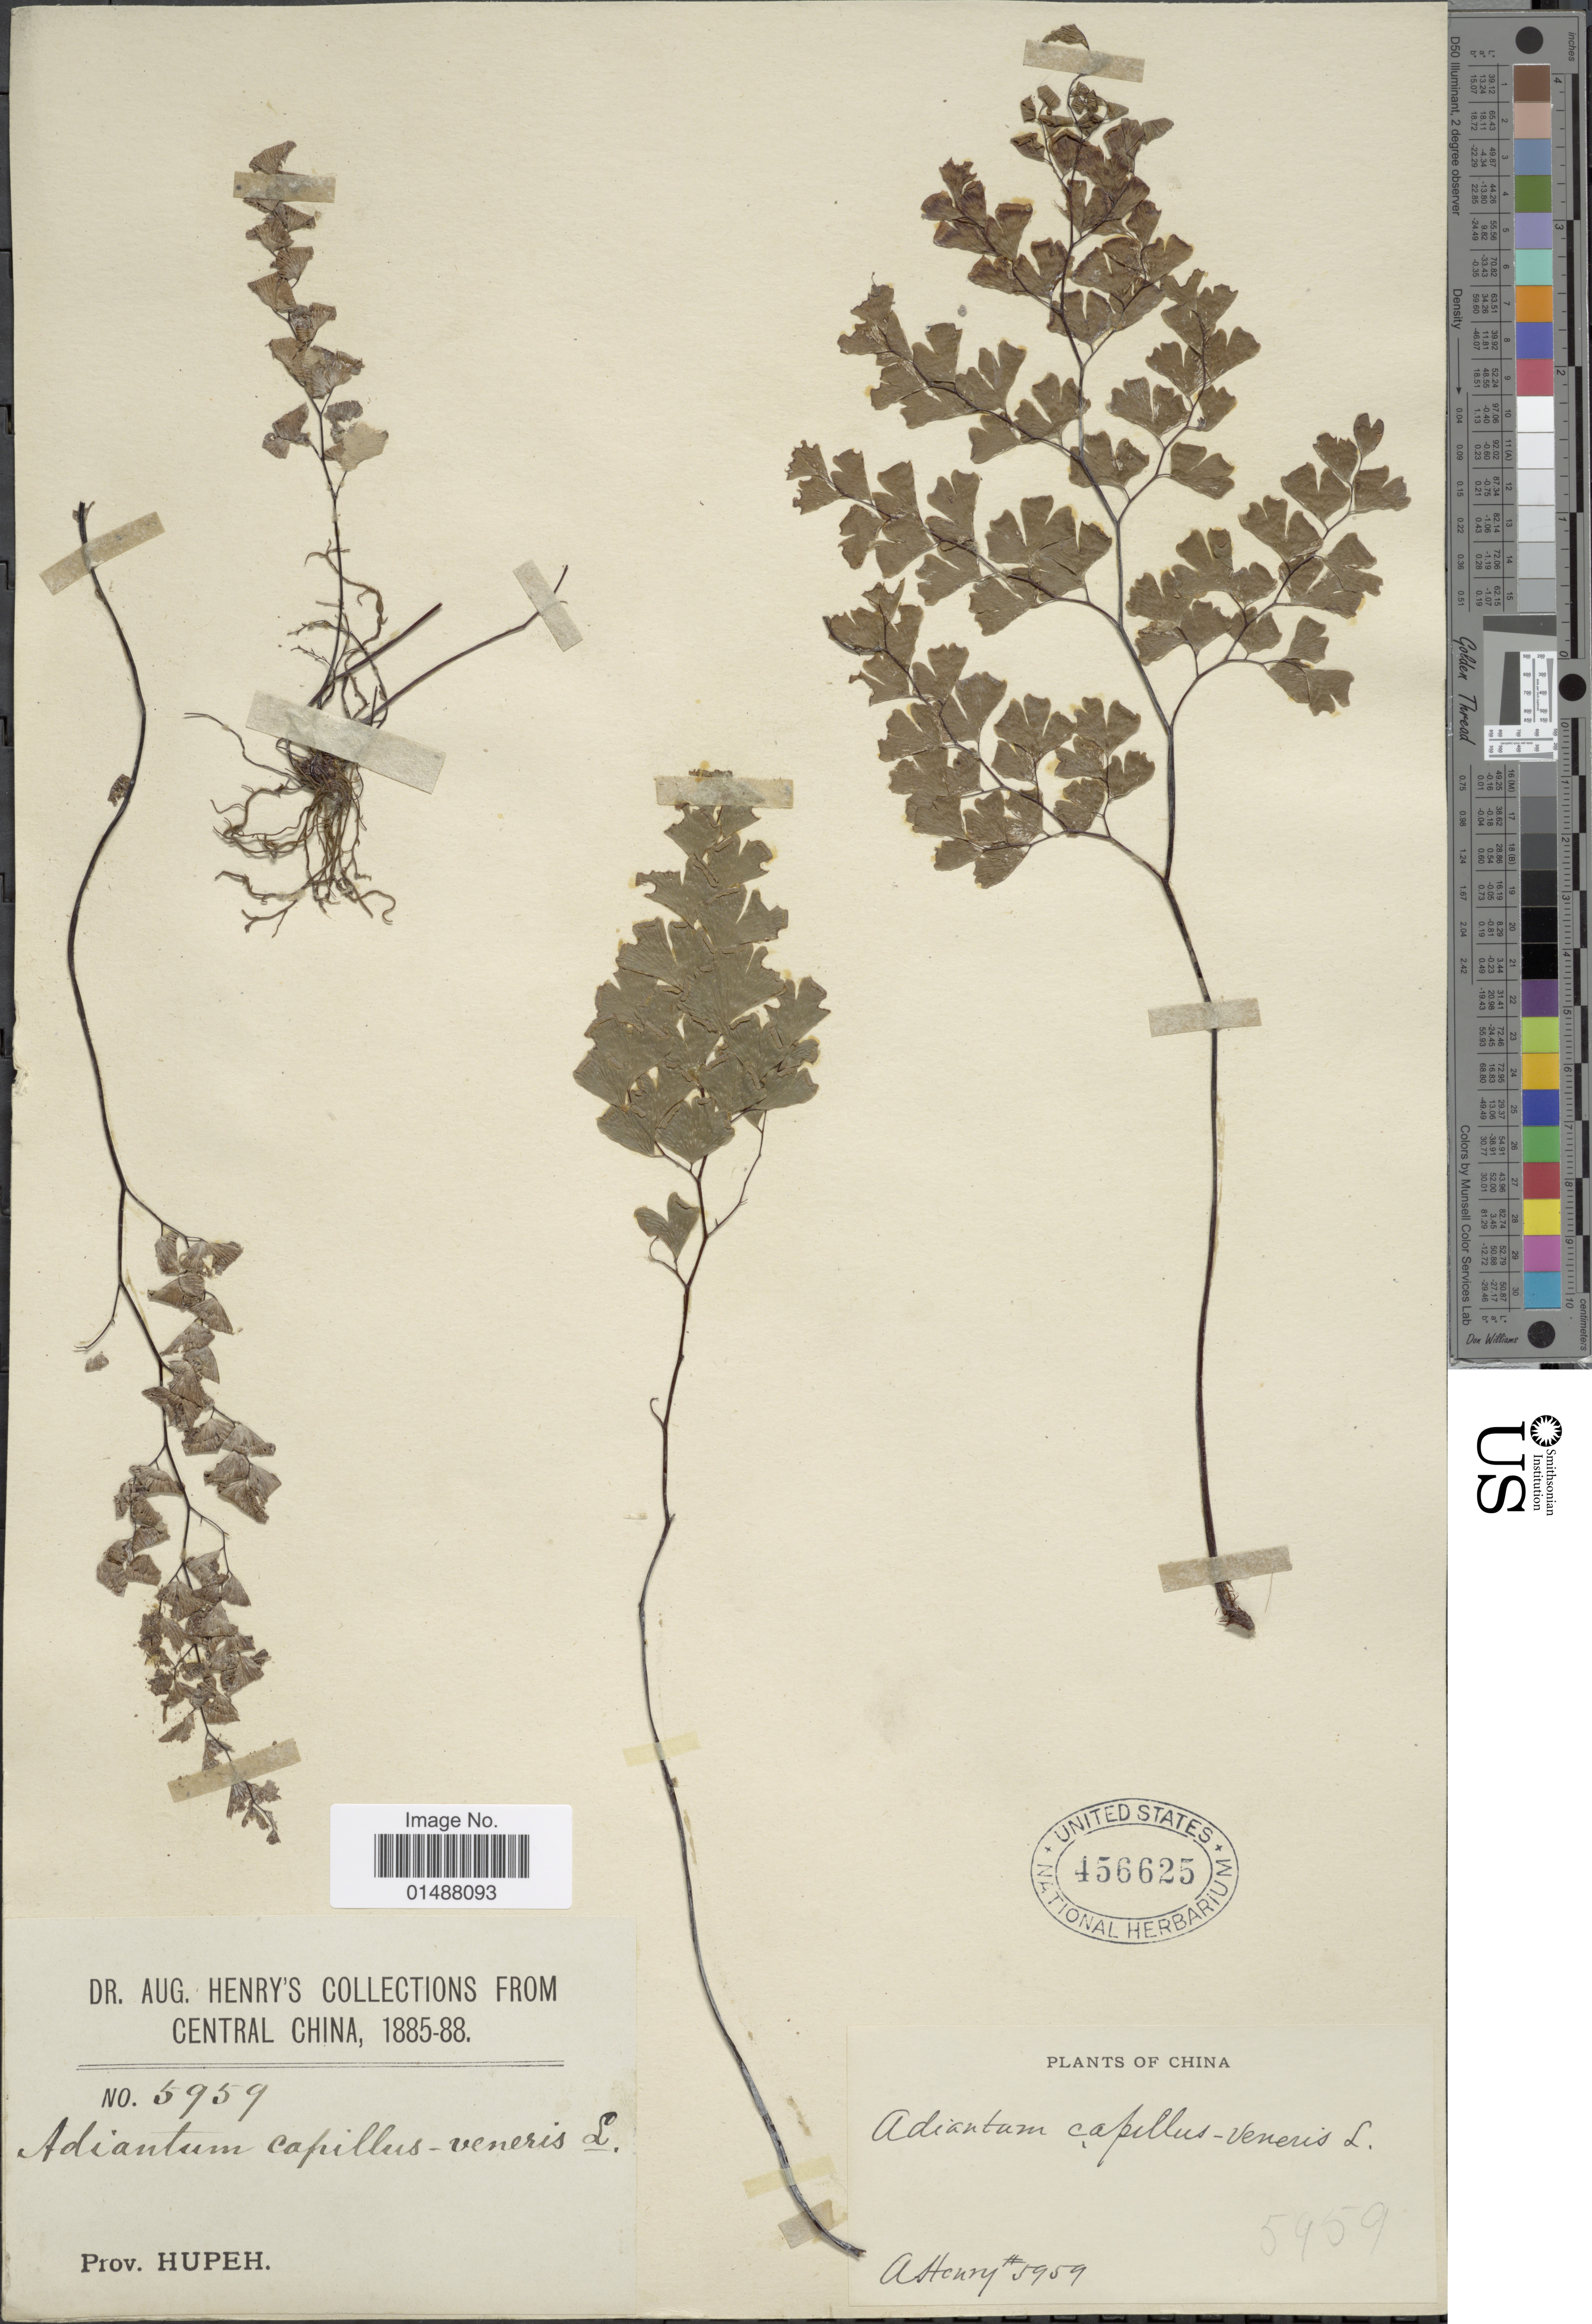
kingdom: Plantae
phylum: Tracheophyta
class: Polypodiopsida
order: Polypodiales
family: Pteridaceae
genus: Adiantum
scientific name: Adiantum capillus-veneris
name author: L.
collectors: A. Henry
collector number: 5959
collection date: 1885/1888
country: China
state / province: Hubei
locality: China, Prov. Hupeh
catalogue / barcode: US 456625